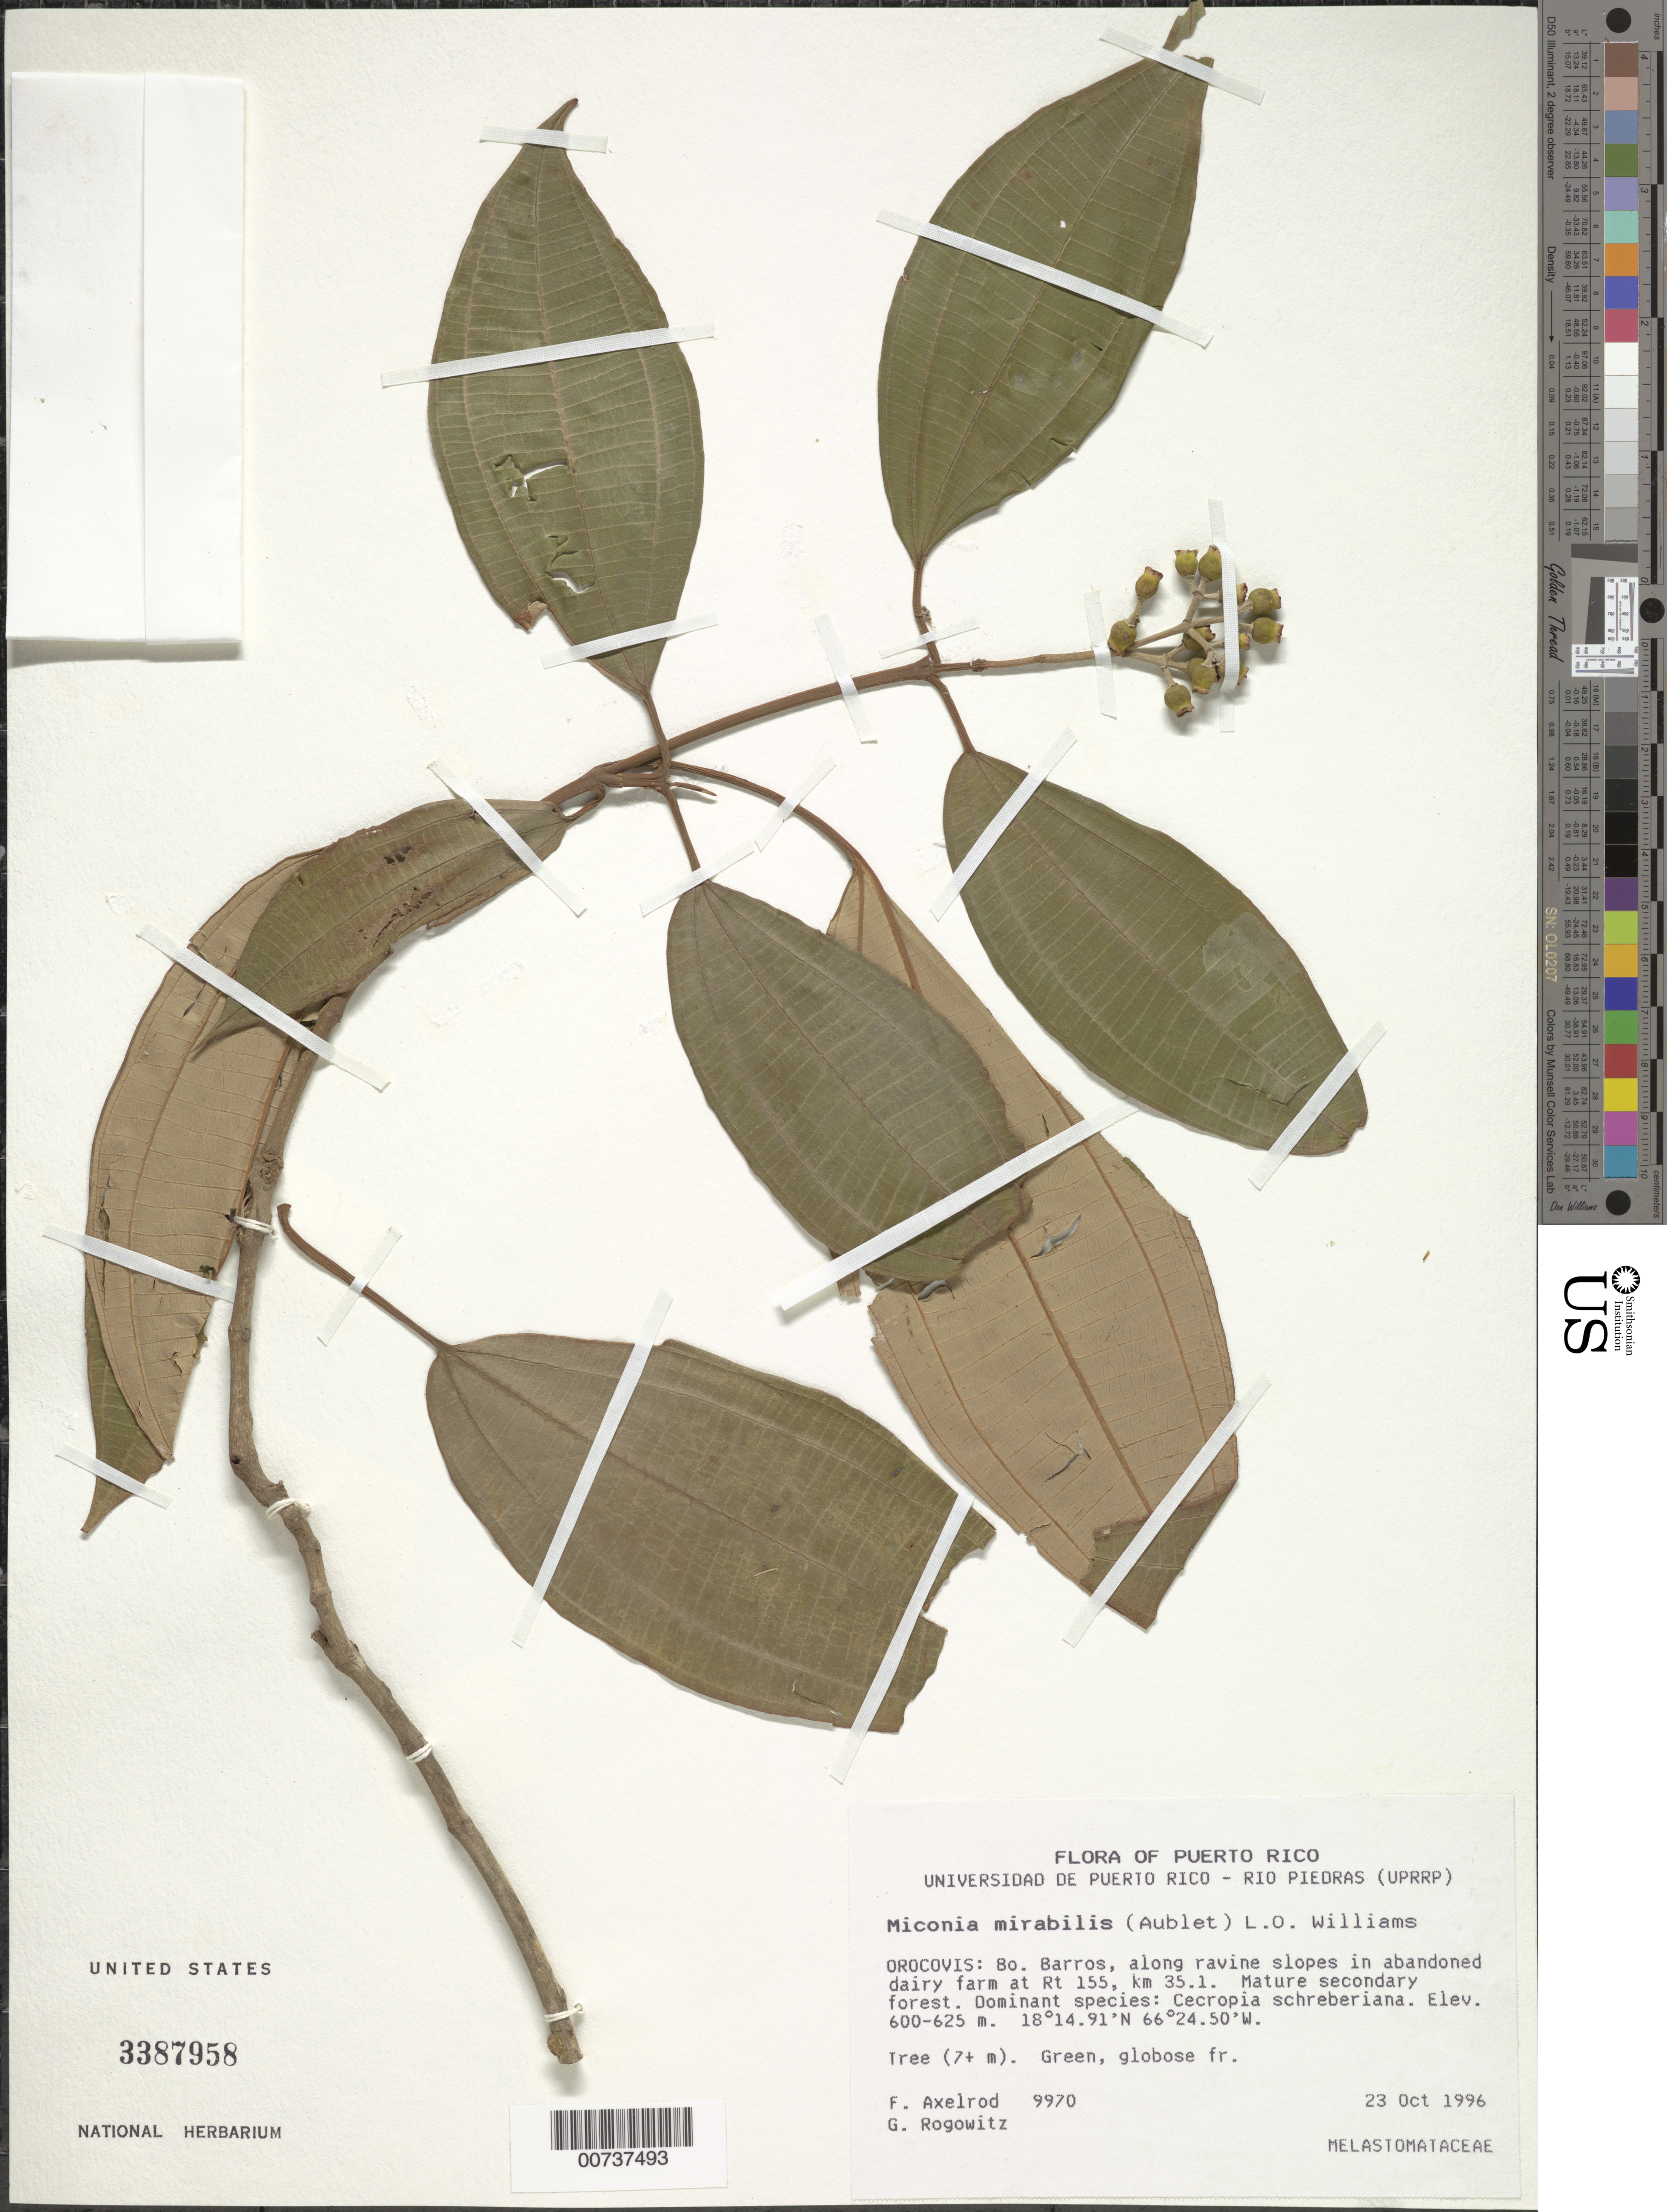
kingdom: Plantae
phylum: Tracheophyta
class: Magnoliopsida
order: Myrtales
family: Melastomataceae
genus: Miconia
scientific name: Miconia mirabilis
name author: (Aubl.) L.O. Williams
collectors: F. S. Axelrod & G. Rogowitz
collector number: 9970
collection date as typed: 23 Oct 1996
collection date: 1996-10-23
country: Puerto Rico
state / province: Orocovis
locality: Orocovis: Barrio Barros, along ravine slopes in abandoned dairy farm at Rt 155, km 35.1. Mature secondary forest.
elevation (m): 600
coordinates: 18.25861111, -66.41388889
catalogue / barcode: US 3387958